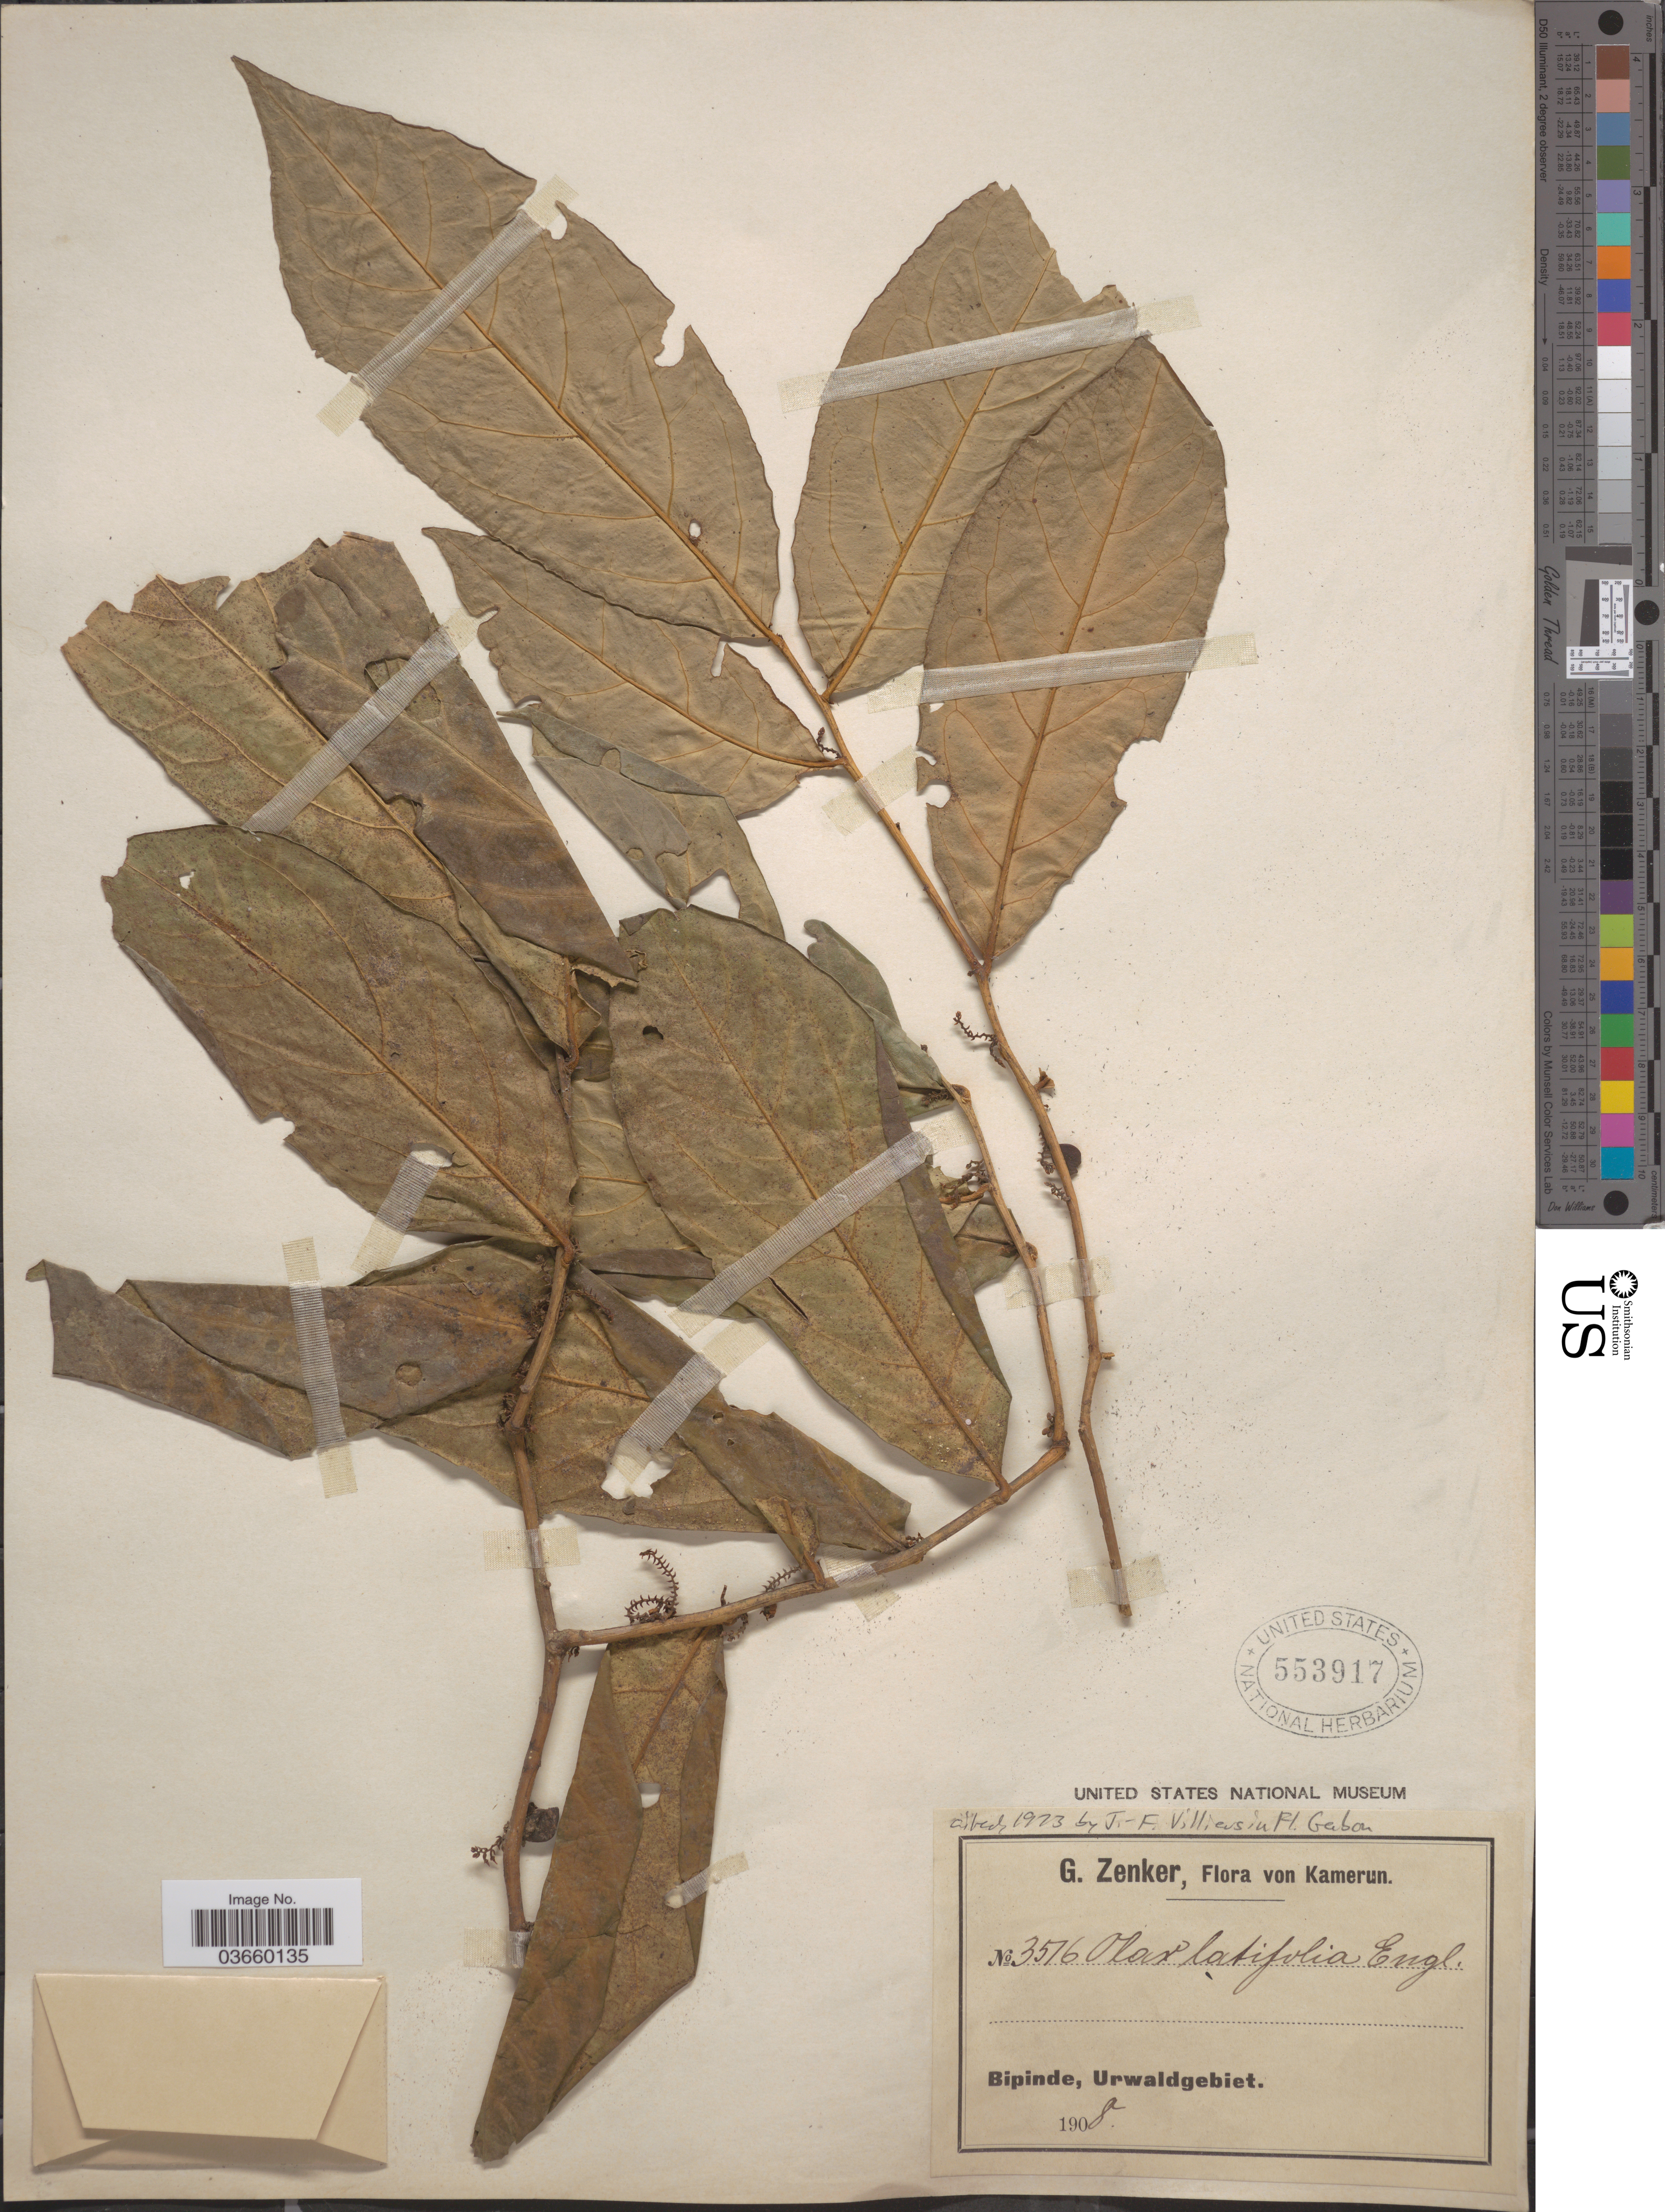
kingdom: Plantae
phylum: Tracheophyta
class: Magnoliopsida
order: Santalales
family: Olacaceae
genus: Olax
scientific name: Olax latifolia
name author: Engl.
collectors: G. A. Zenker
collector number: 3516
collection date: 1908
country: Cameroon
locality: Bipinde, Urwaldgebiet.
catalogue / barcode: US 553917